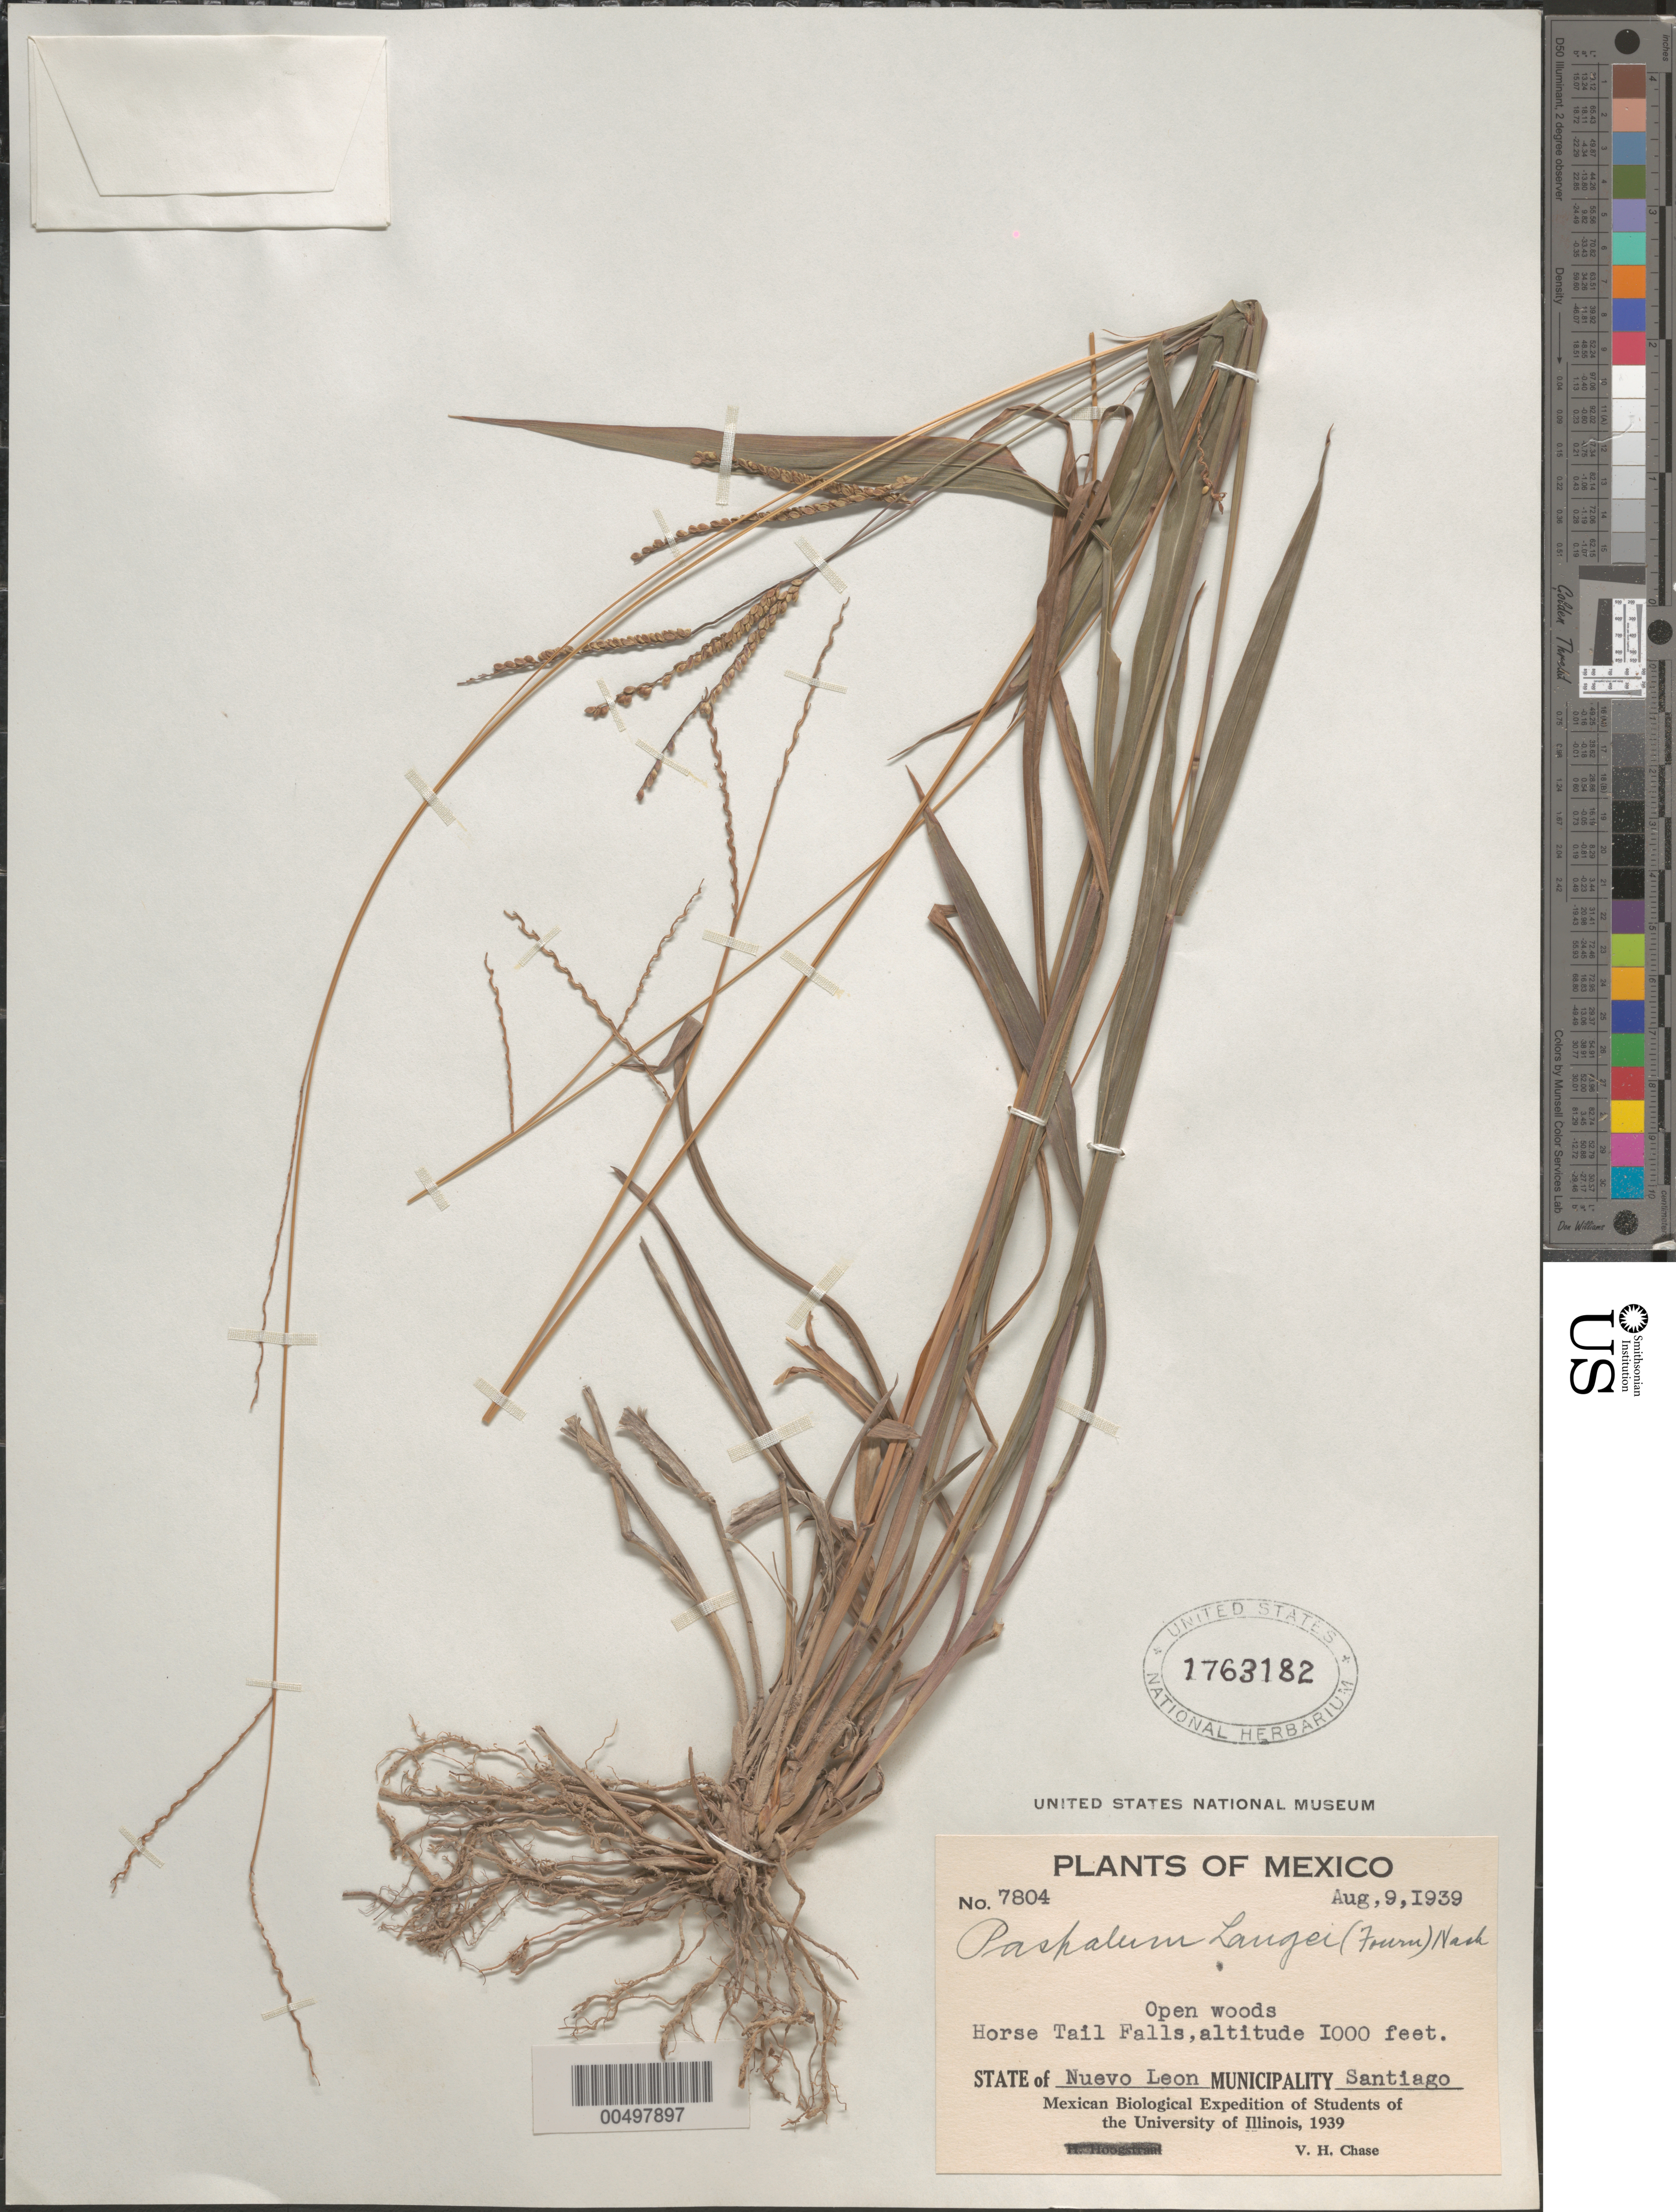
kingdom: Plantae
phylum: Tracheophyta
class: Liliopsida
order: Poales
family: Poaceae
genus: Paspalum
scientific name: Paspalum langei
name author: (E. Fourn.) Nash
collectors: V. H. Chase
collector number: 7804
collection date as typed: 9 Aug 1939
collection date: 1939-08-09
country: Mexico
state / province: Nuevo León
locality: Santiago Mun, Horse Tail Falls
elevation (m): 305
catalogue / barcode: US 1763182